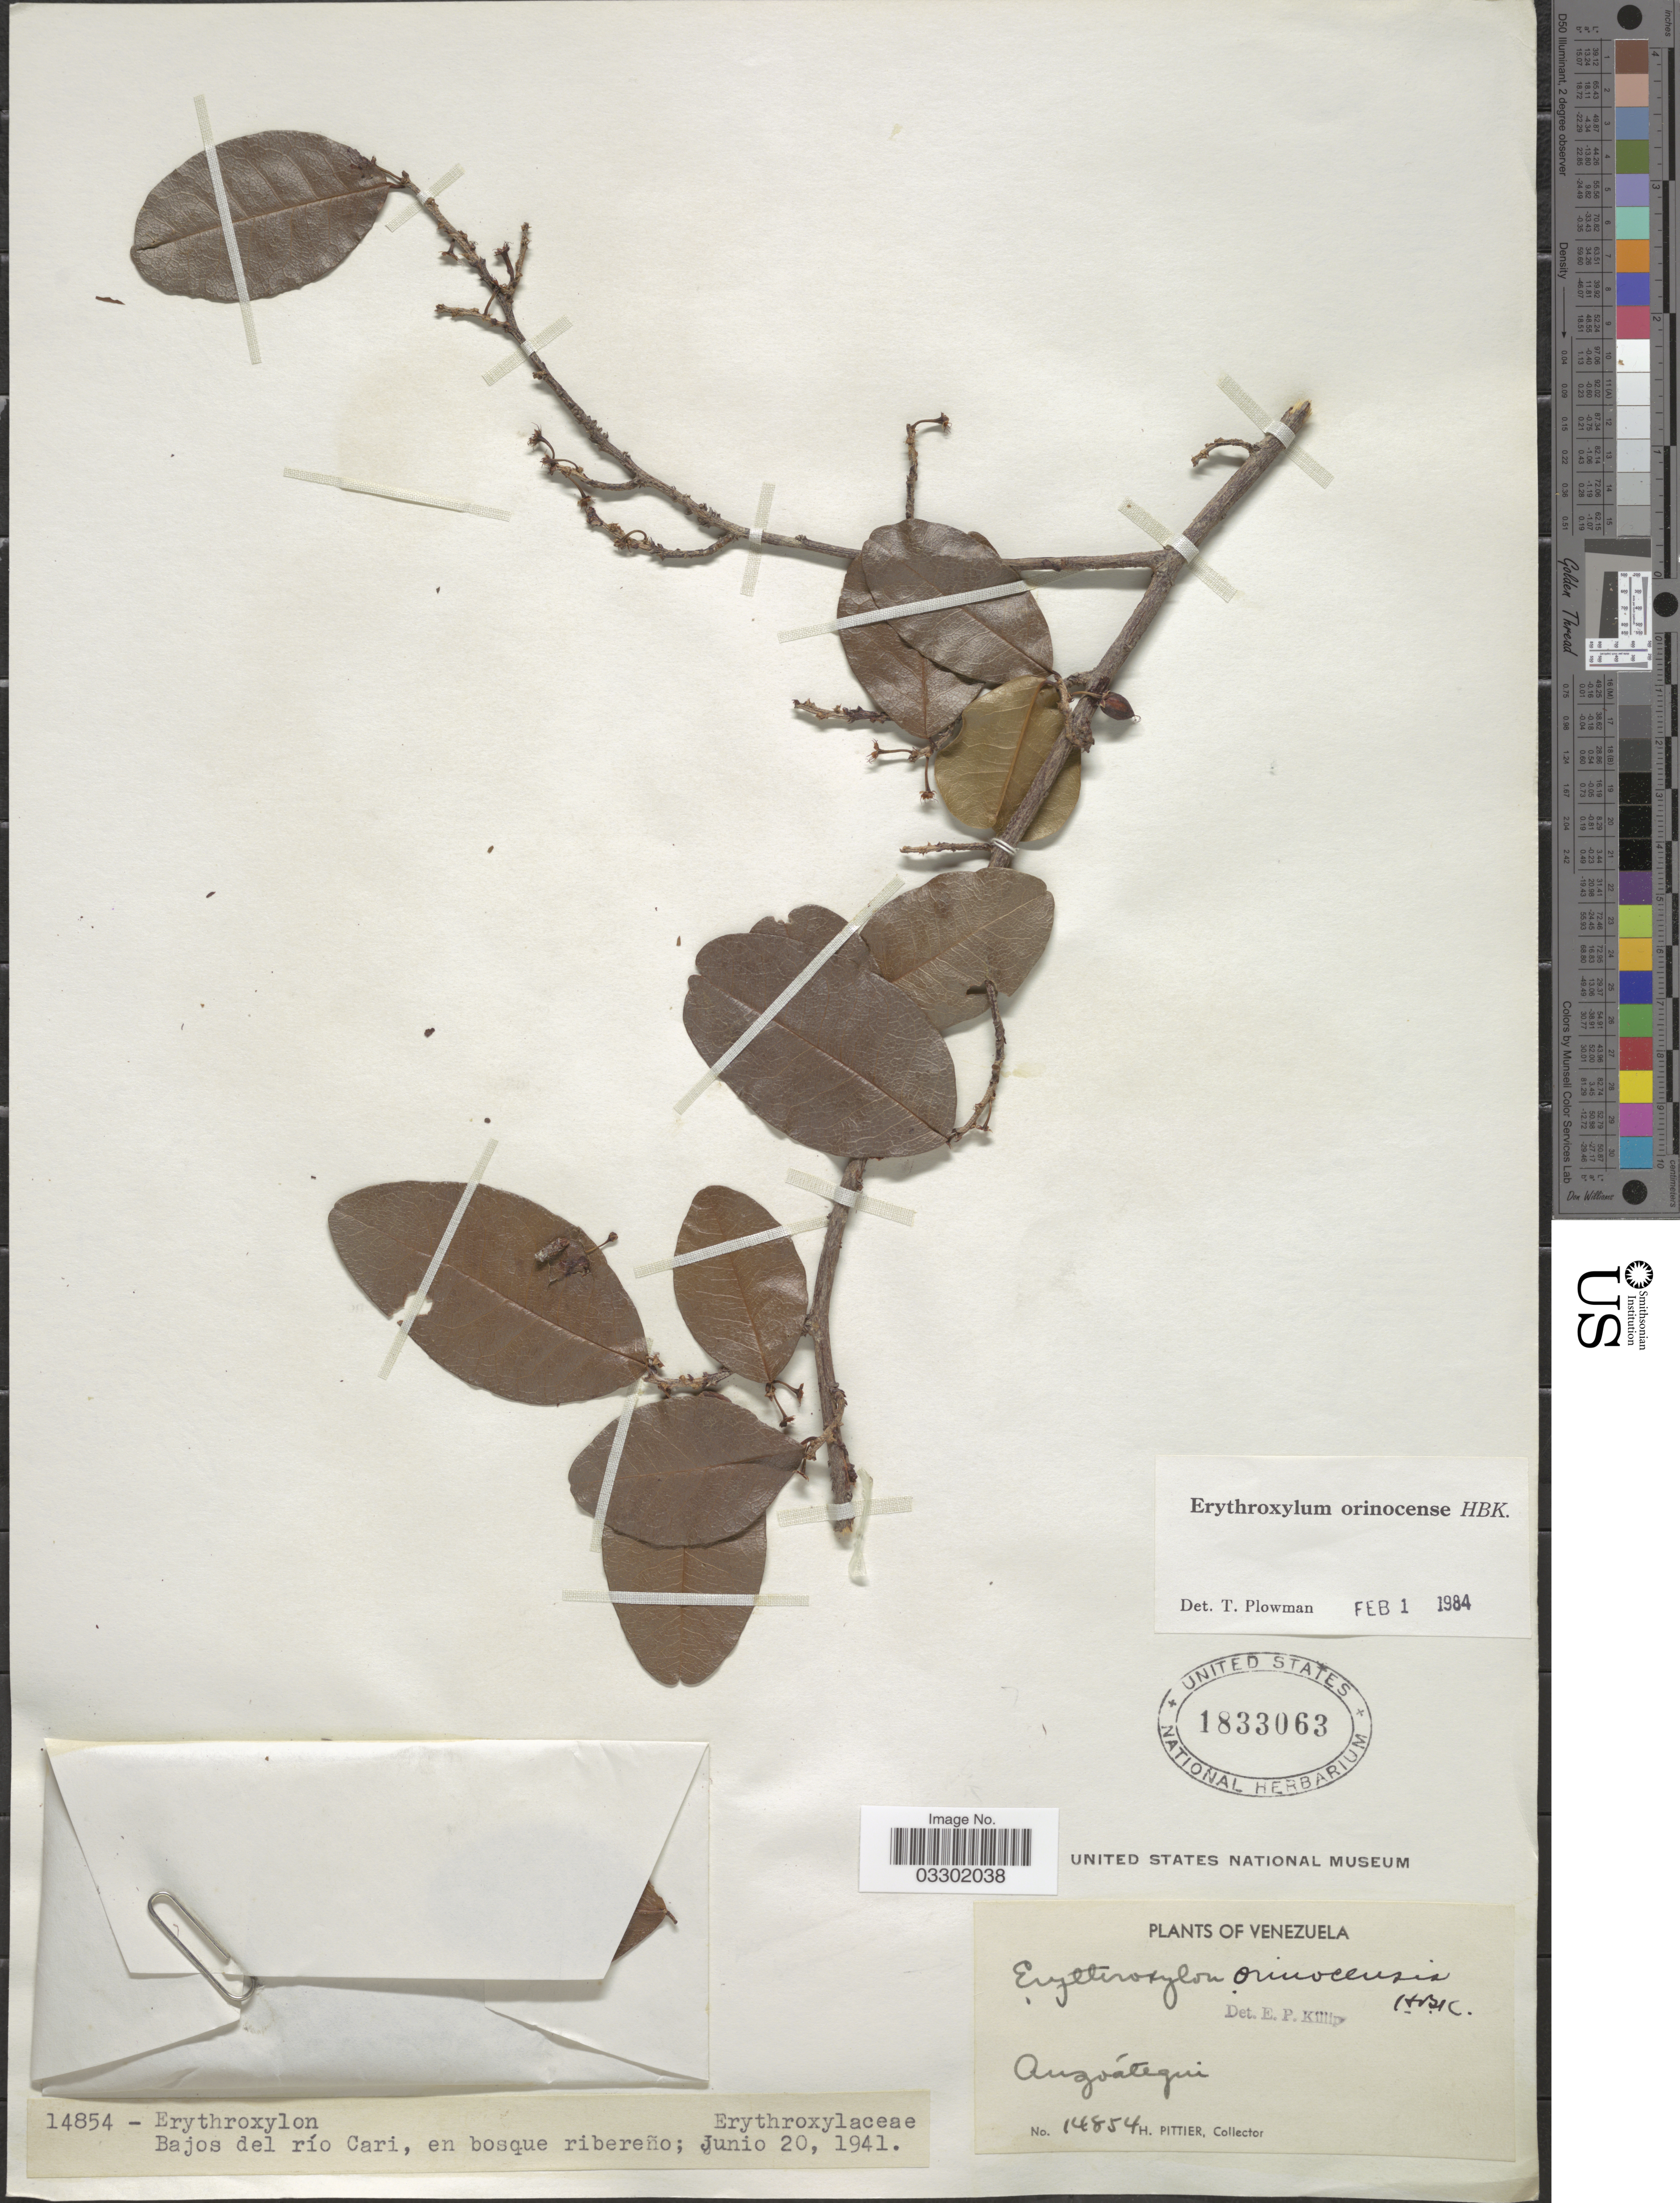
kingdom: Plantae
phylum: Tracheophyta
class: Magnoliopsida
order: Malpighiales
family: Erythroxylaceae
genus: Erythroxylum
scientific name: Erythroxylum orinocense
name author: Kunth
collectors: H. F. Pittier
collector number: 14854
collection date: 1941-06-20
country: Venezuela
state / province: Anzoategui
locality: Bajos del río Cari, en bosque ribereño.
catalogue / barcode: US 1833063